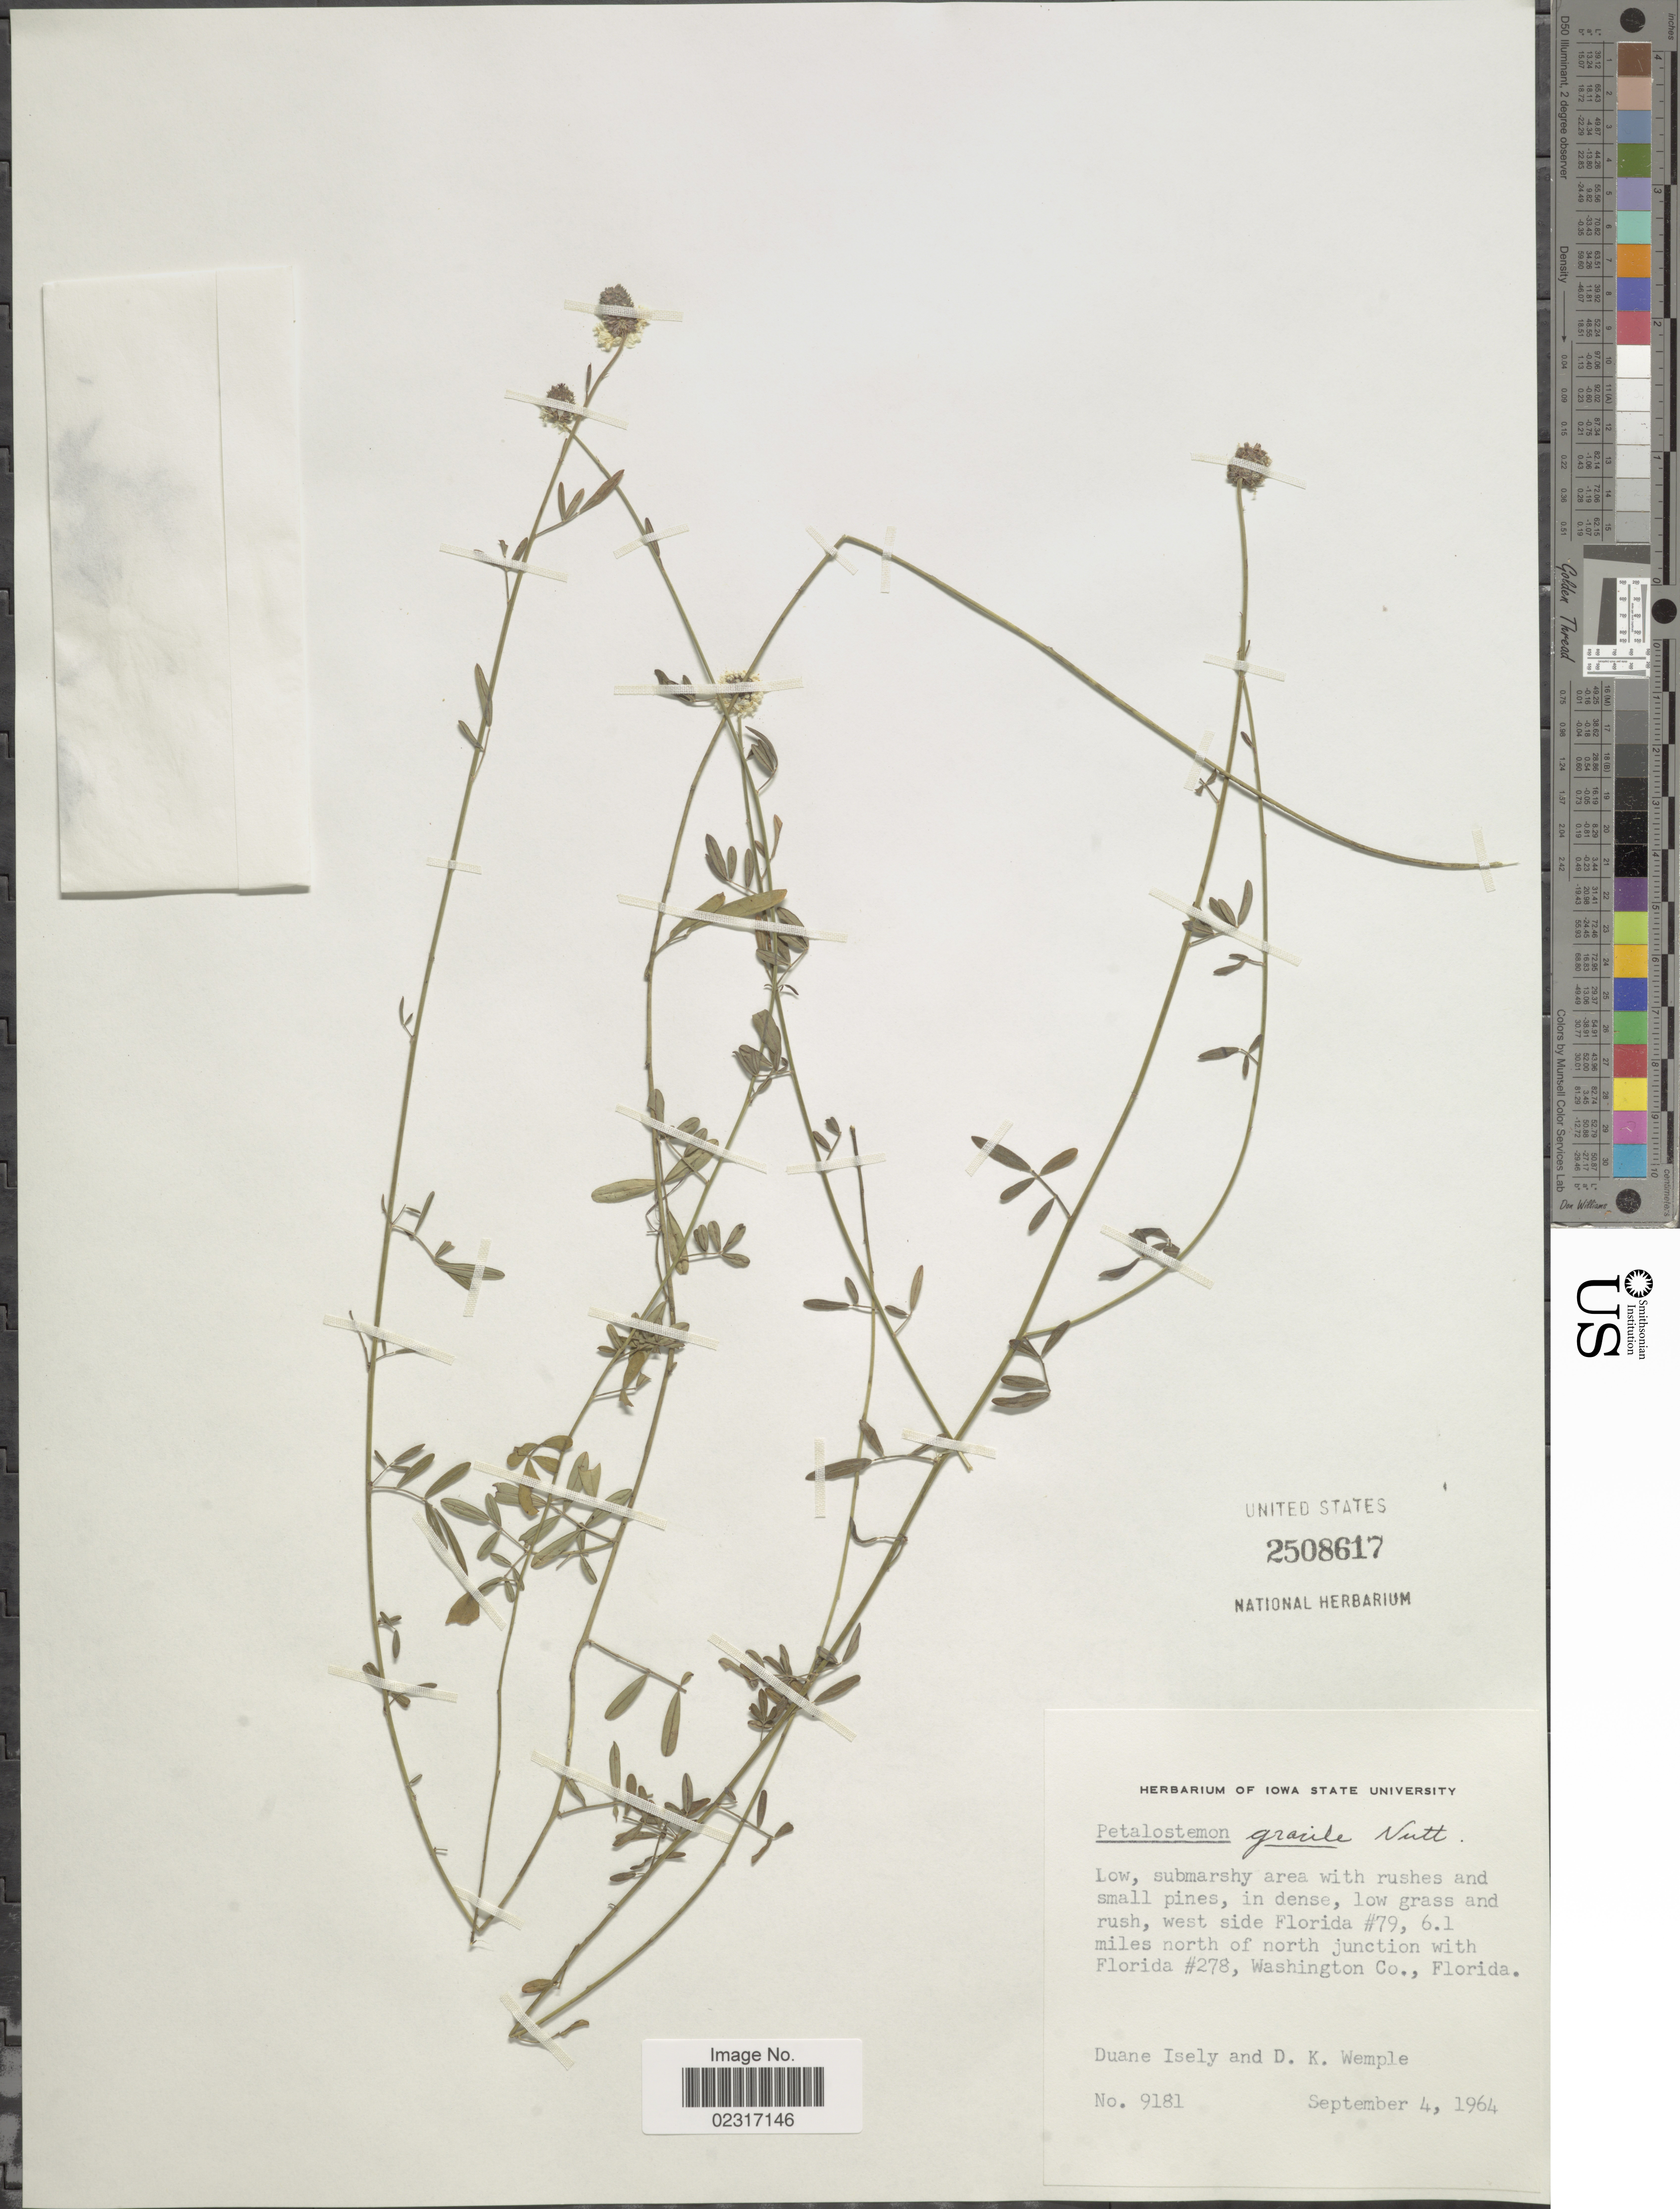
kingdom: Plantae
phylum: Tracheophyta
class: Magnoliopsida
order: Fabales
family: Fabaceae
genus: Dalea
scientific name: Dalea carnea var. gracilis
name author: (Nutt.) Barneby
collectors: D. Isely & D. Wemple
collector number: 9181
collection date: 1964-09-04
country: United States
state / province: Florida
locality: West side Floride #79, 6.1 miles north of north junction with Florida #278, Washington Co.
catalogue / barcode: US 2508617